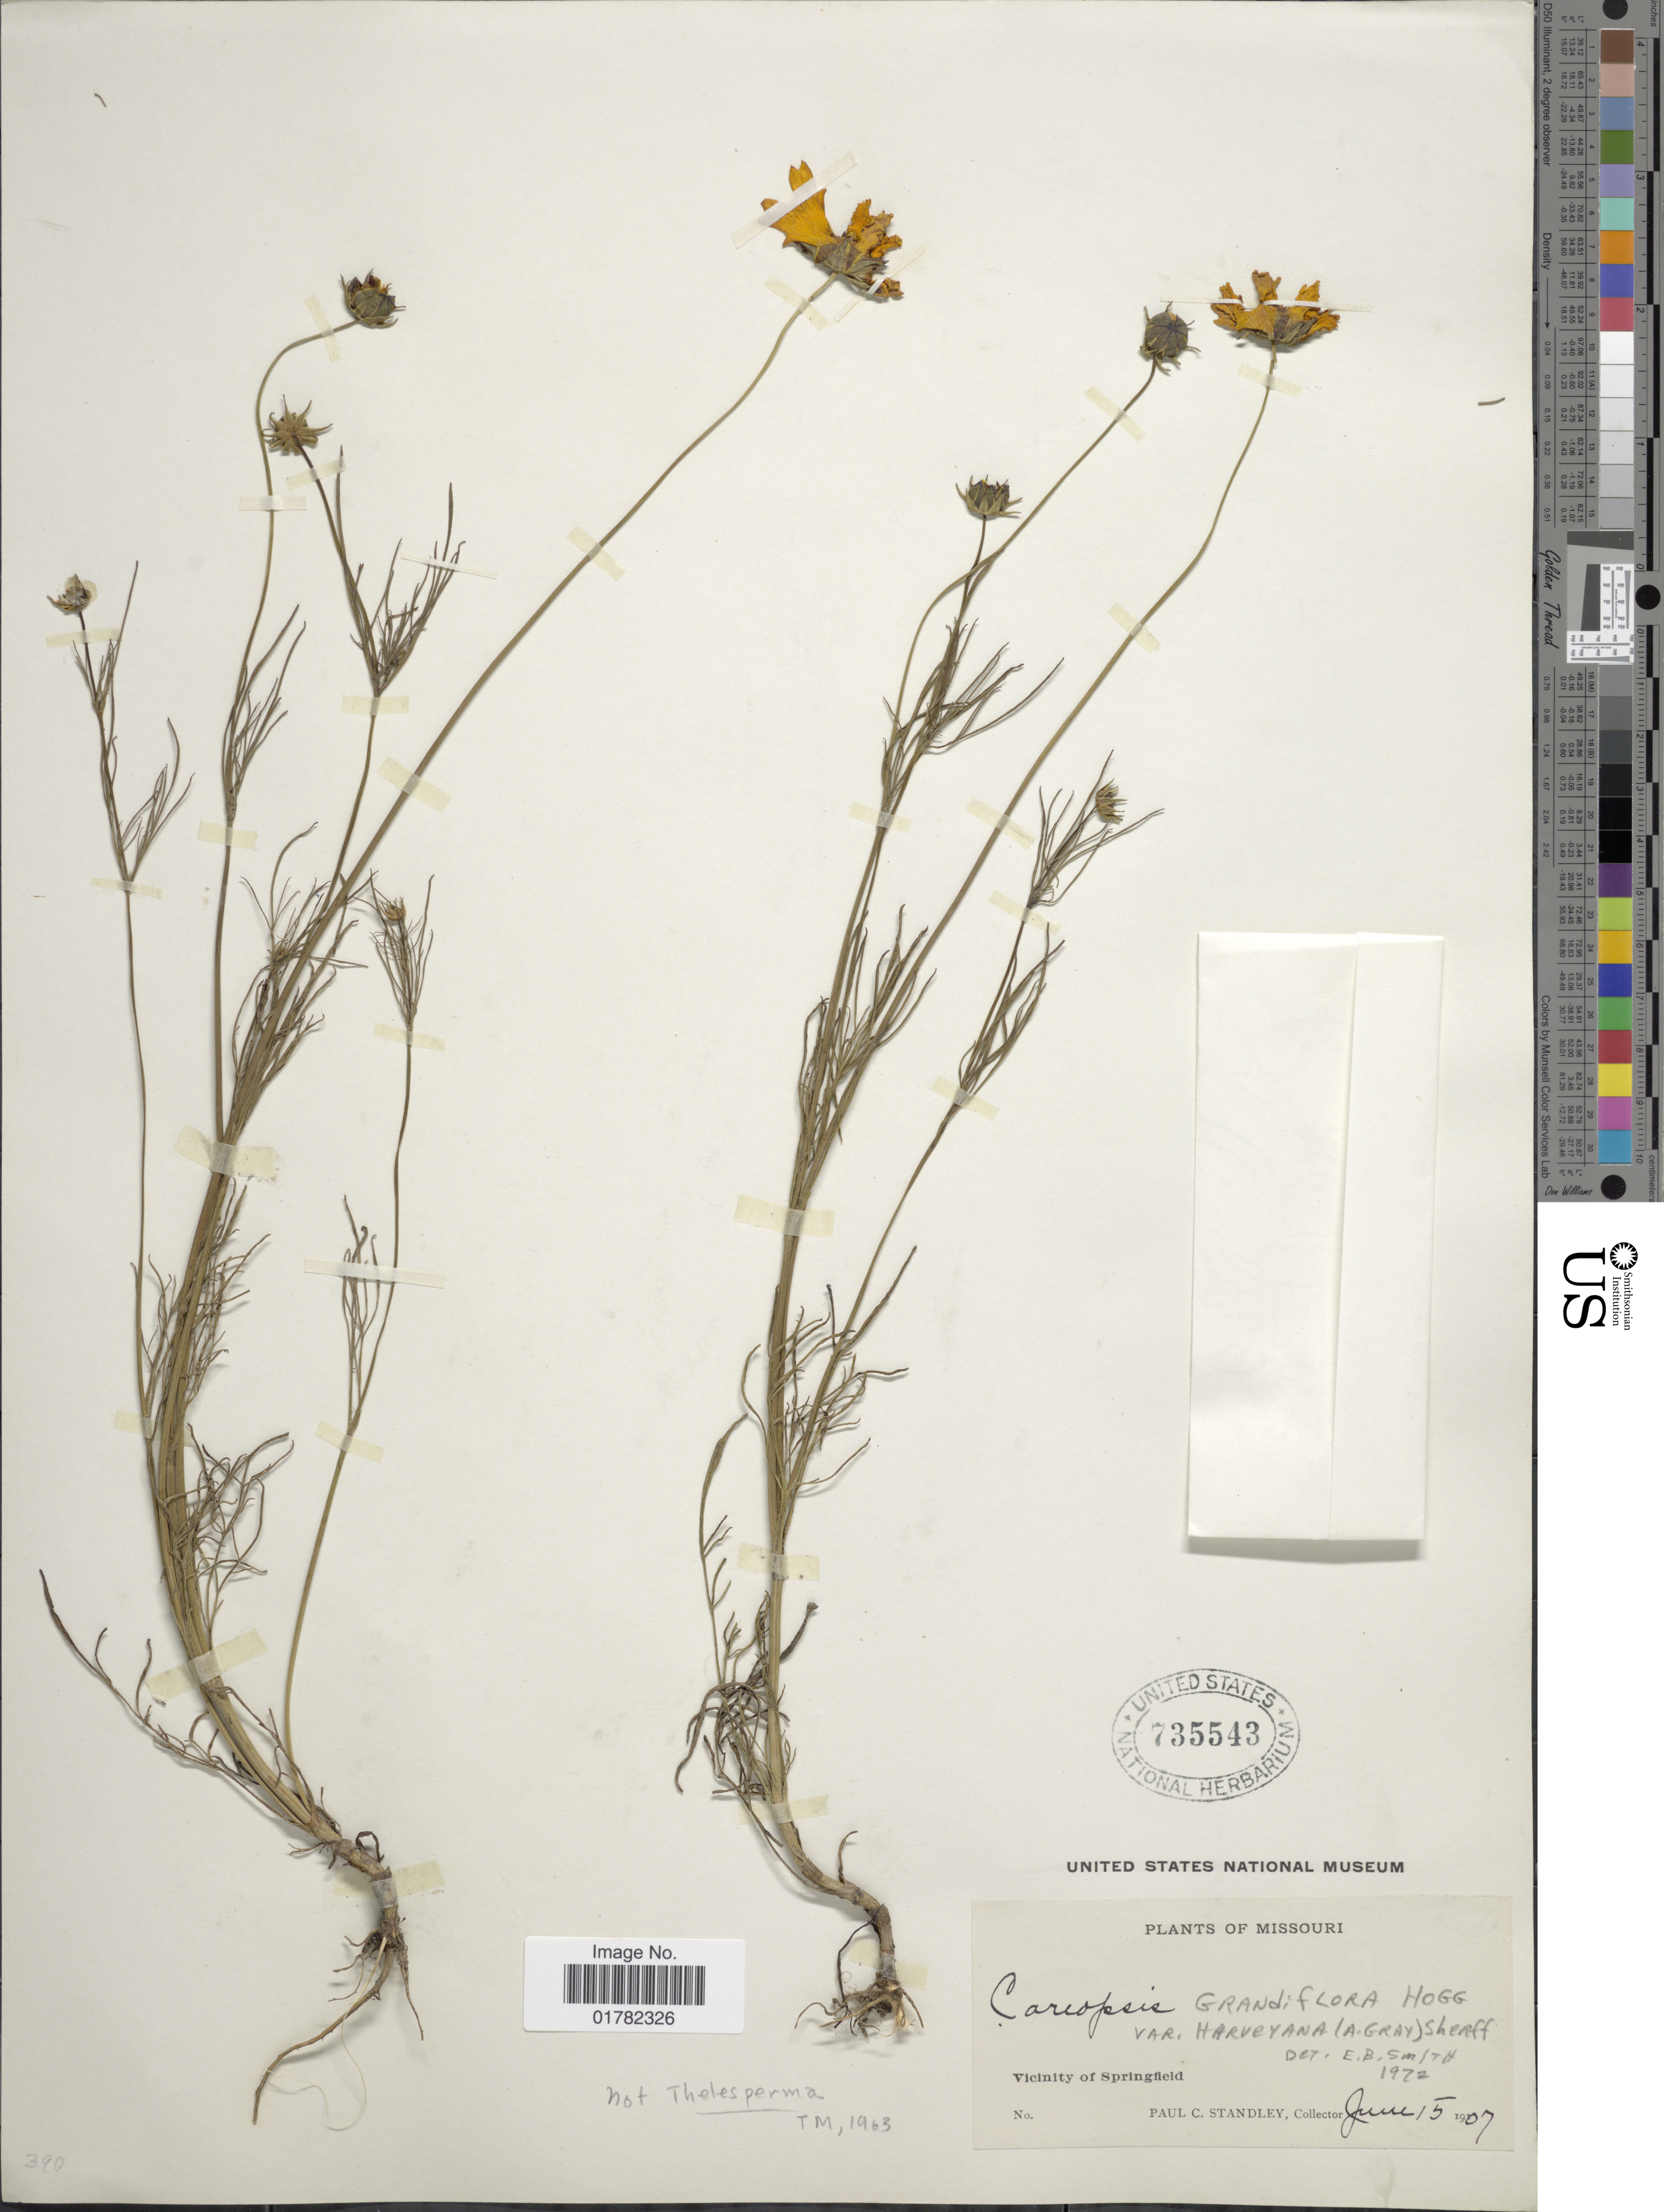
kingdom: Plantae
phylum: Tracheophyta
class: Magnoliopsida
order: Asterales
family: Asteraceae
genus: Coreopsis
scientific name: Coreopsis grandiflora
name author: Nutt.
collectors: P. C. Standley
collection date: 1907-06-15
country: United States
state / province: Missouri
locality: Vicinity of Springfield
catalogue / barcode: US 735543